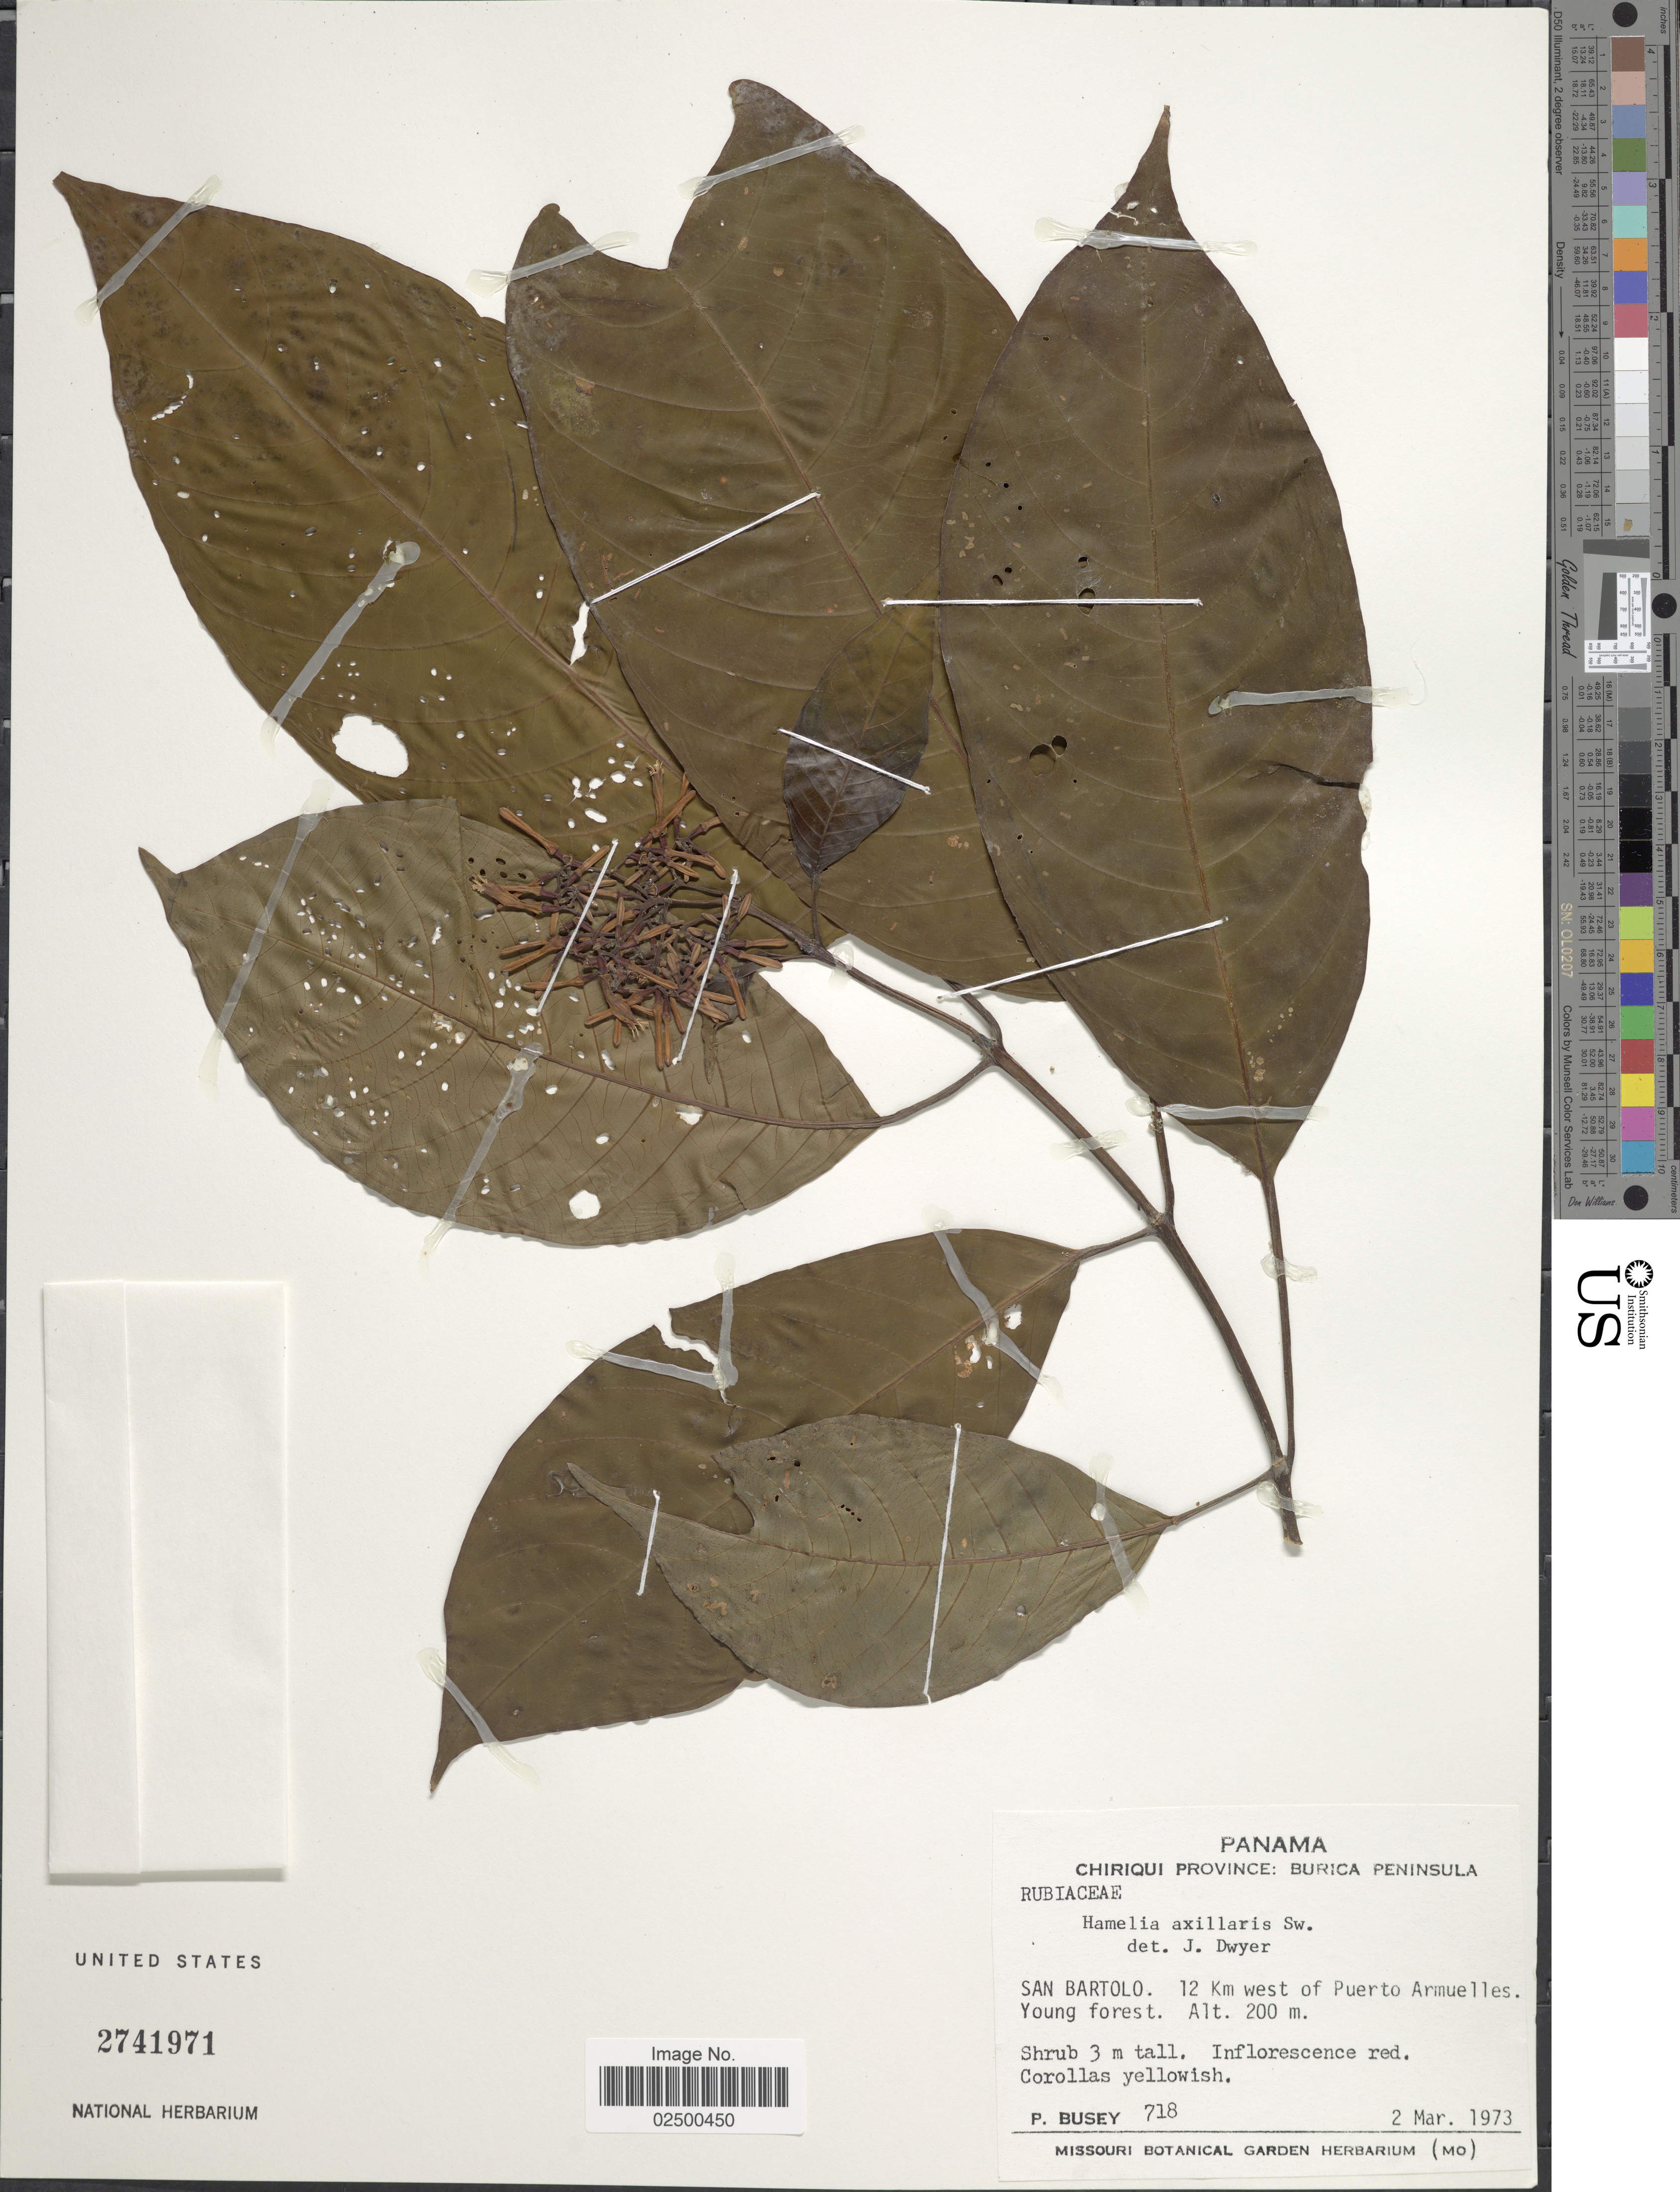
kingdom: Plantae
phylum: Tracheophyta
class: Magnoliopsida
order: Gentianales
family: Rubiaceae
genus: Hamelia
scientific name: Hamelia axillaris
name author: Sw.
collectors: P. Busey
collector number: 718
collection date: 1973-03-02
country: Panama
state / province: Chiriqui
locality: Chiriqui Province: Burica Peninsula, San Bartolo, 12 Km west of Puerto Armuelles, Young Forest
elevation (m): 200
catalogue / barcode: US 2741971